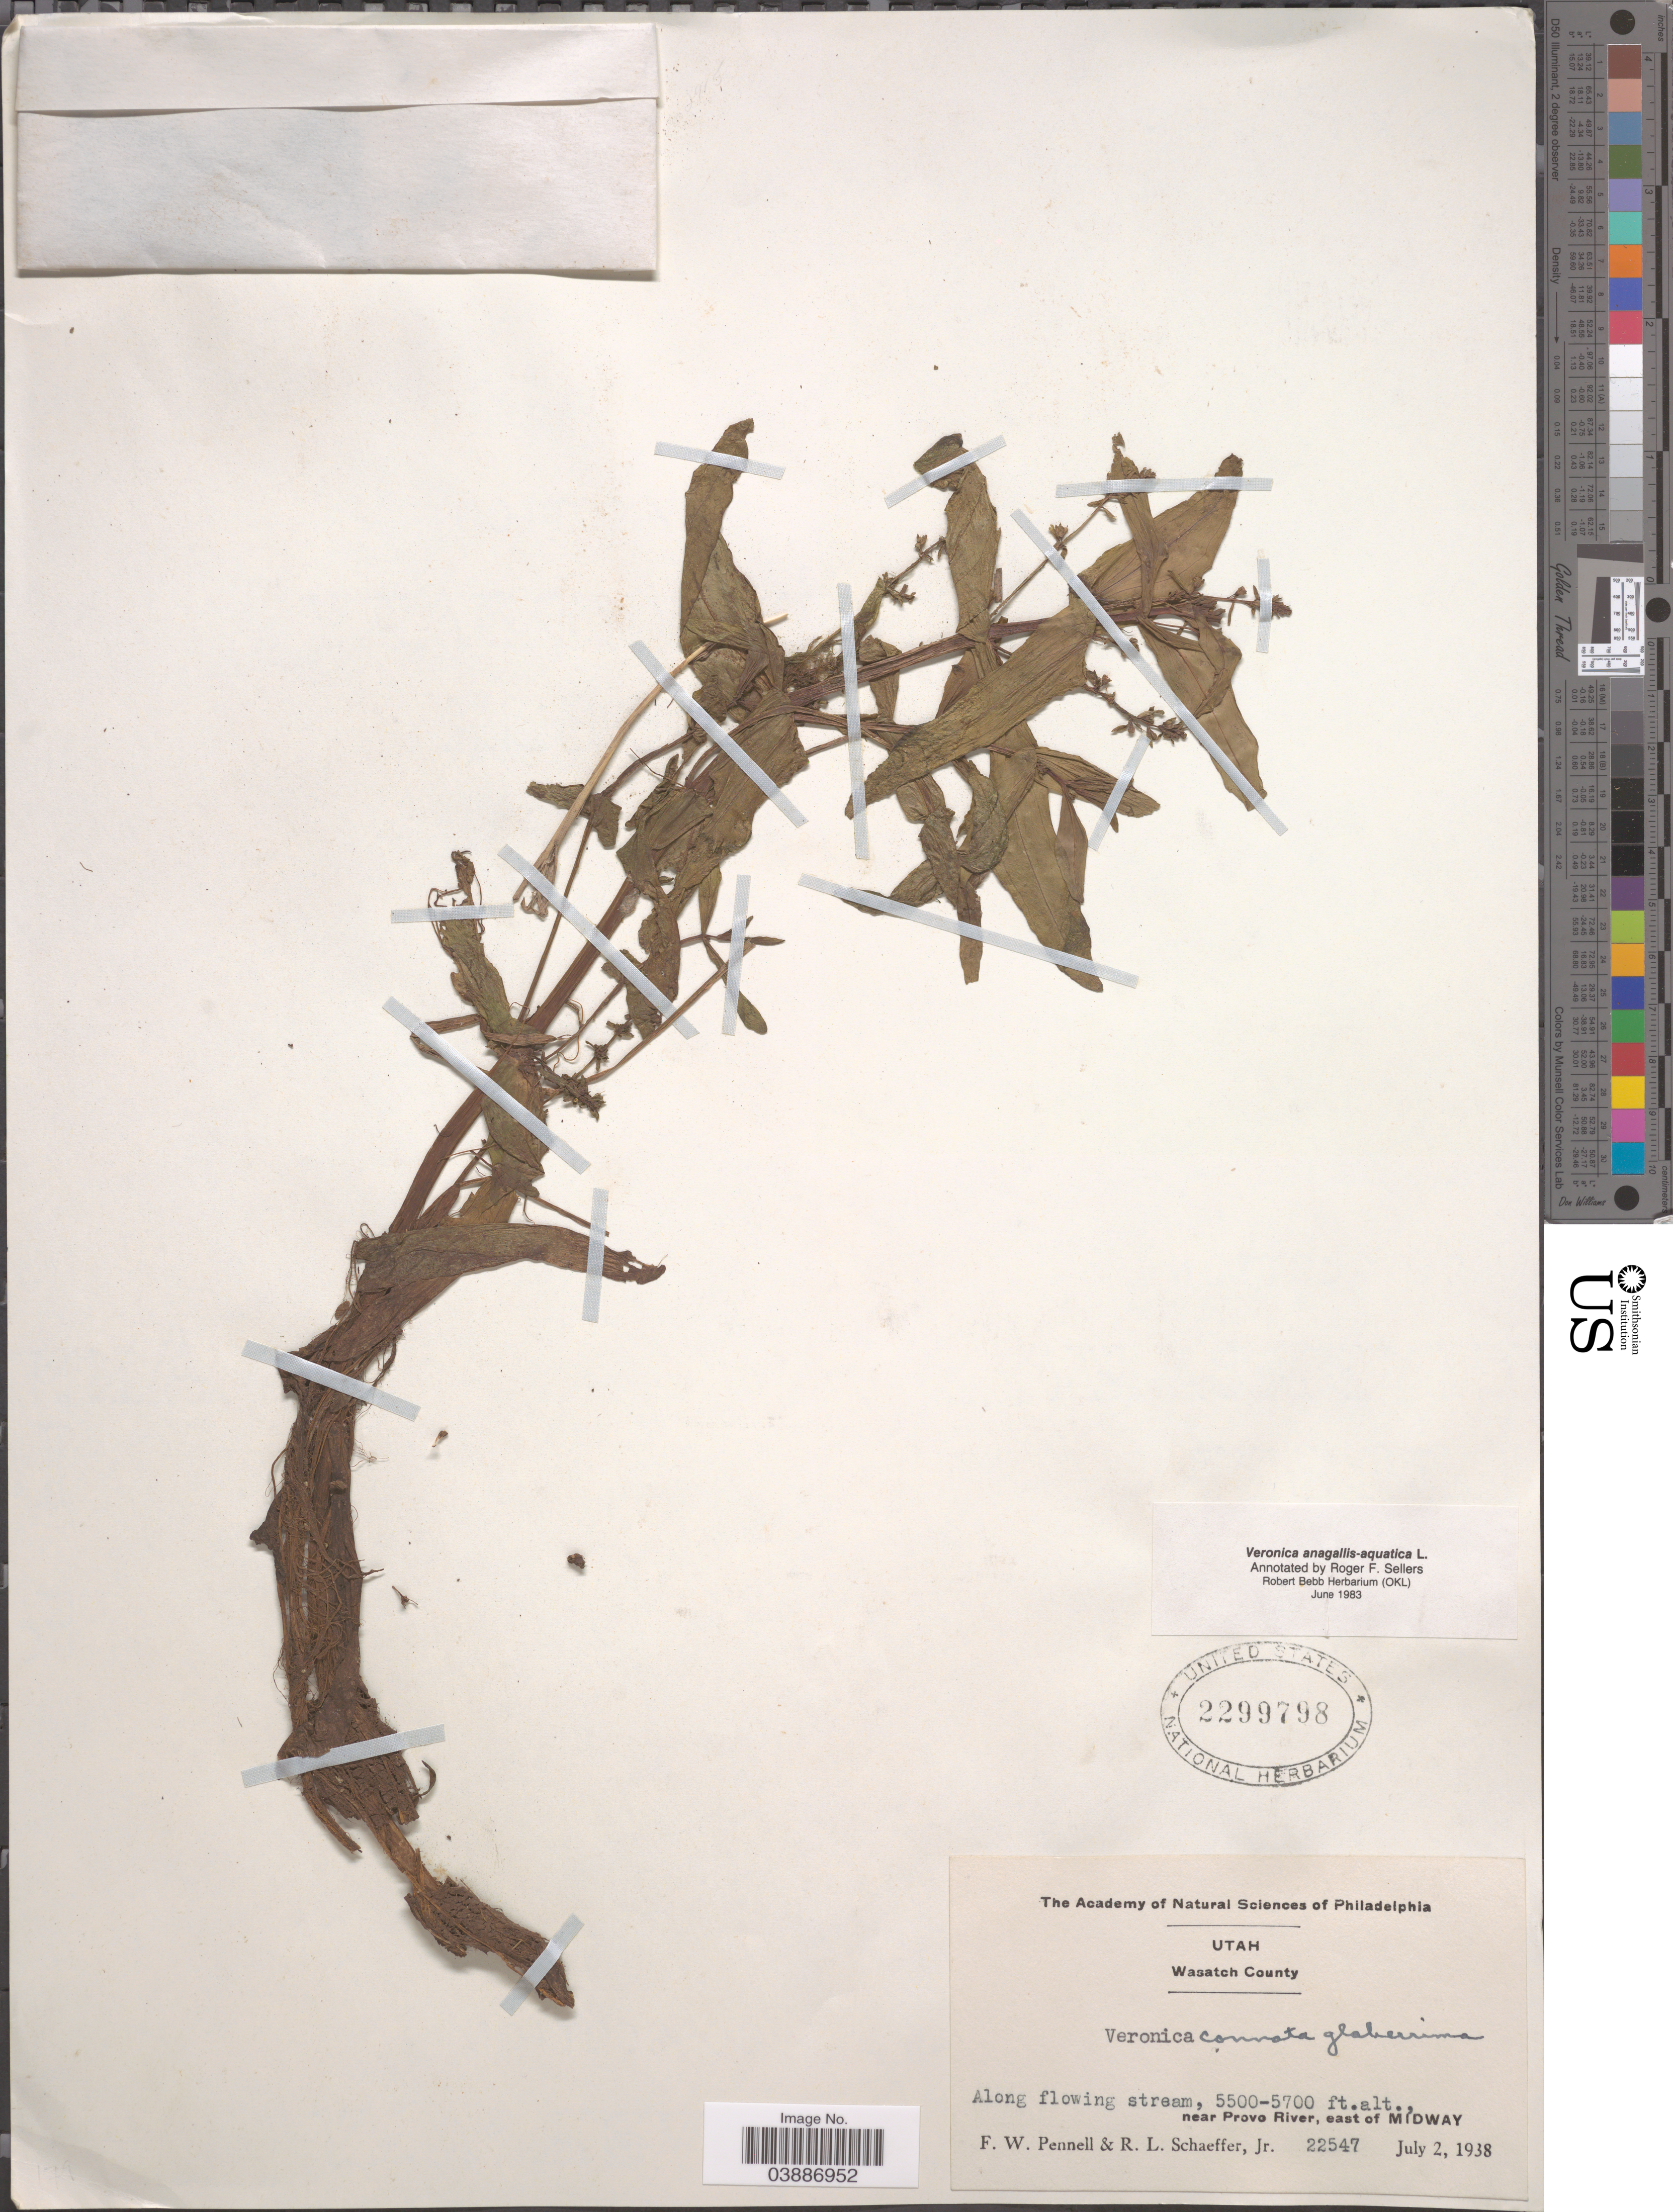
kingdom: Plantae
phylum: Tracheophyta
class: Magnoliopsida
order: Lamiales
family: Plantaginaceae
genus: Veronica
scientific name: Veronica anagallis-aquatica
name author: L.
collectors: F. W. Pennell & R. L. Schaeffer Jr.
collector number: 22547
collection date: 1938-07-02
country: United States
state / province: Utah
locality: Wasatch County. Near Provo River, east of Midway.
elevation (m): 1676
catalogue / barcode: US 2299798